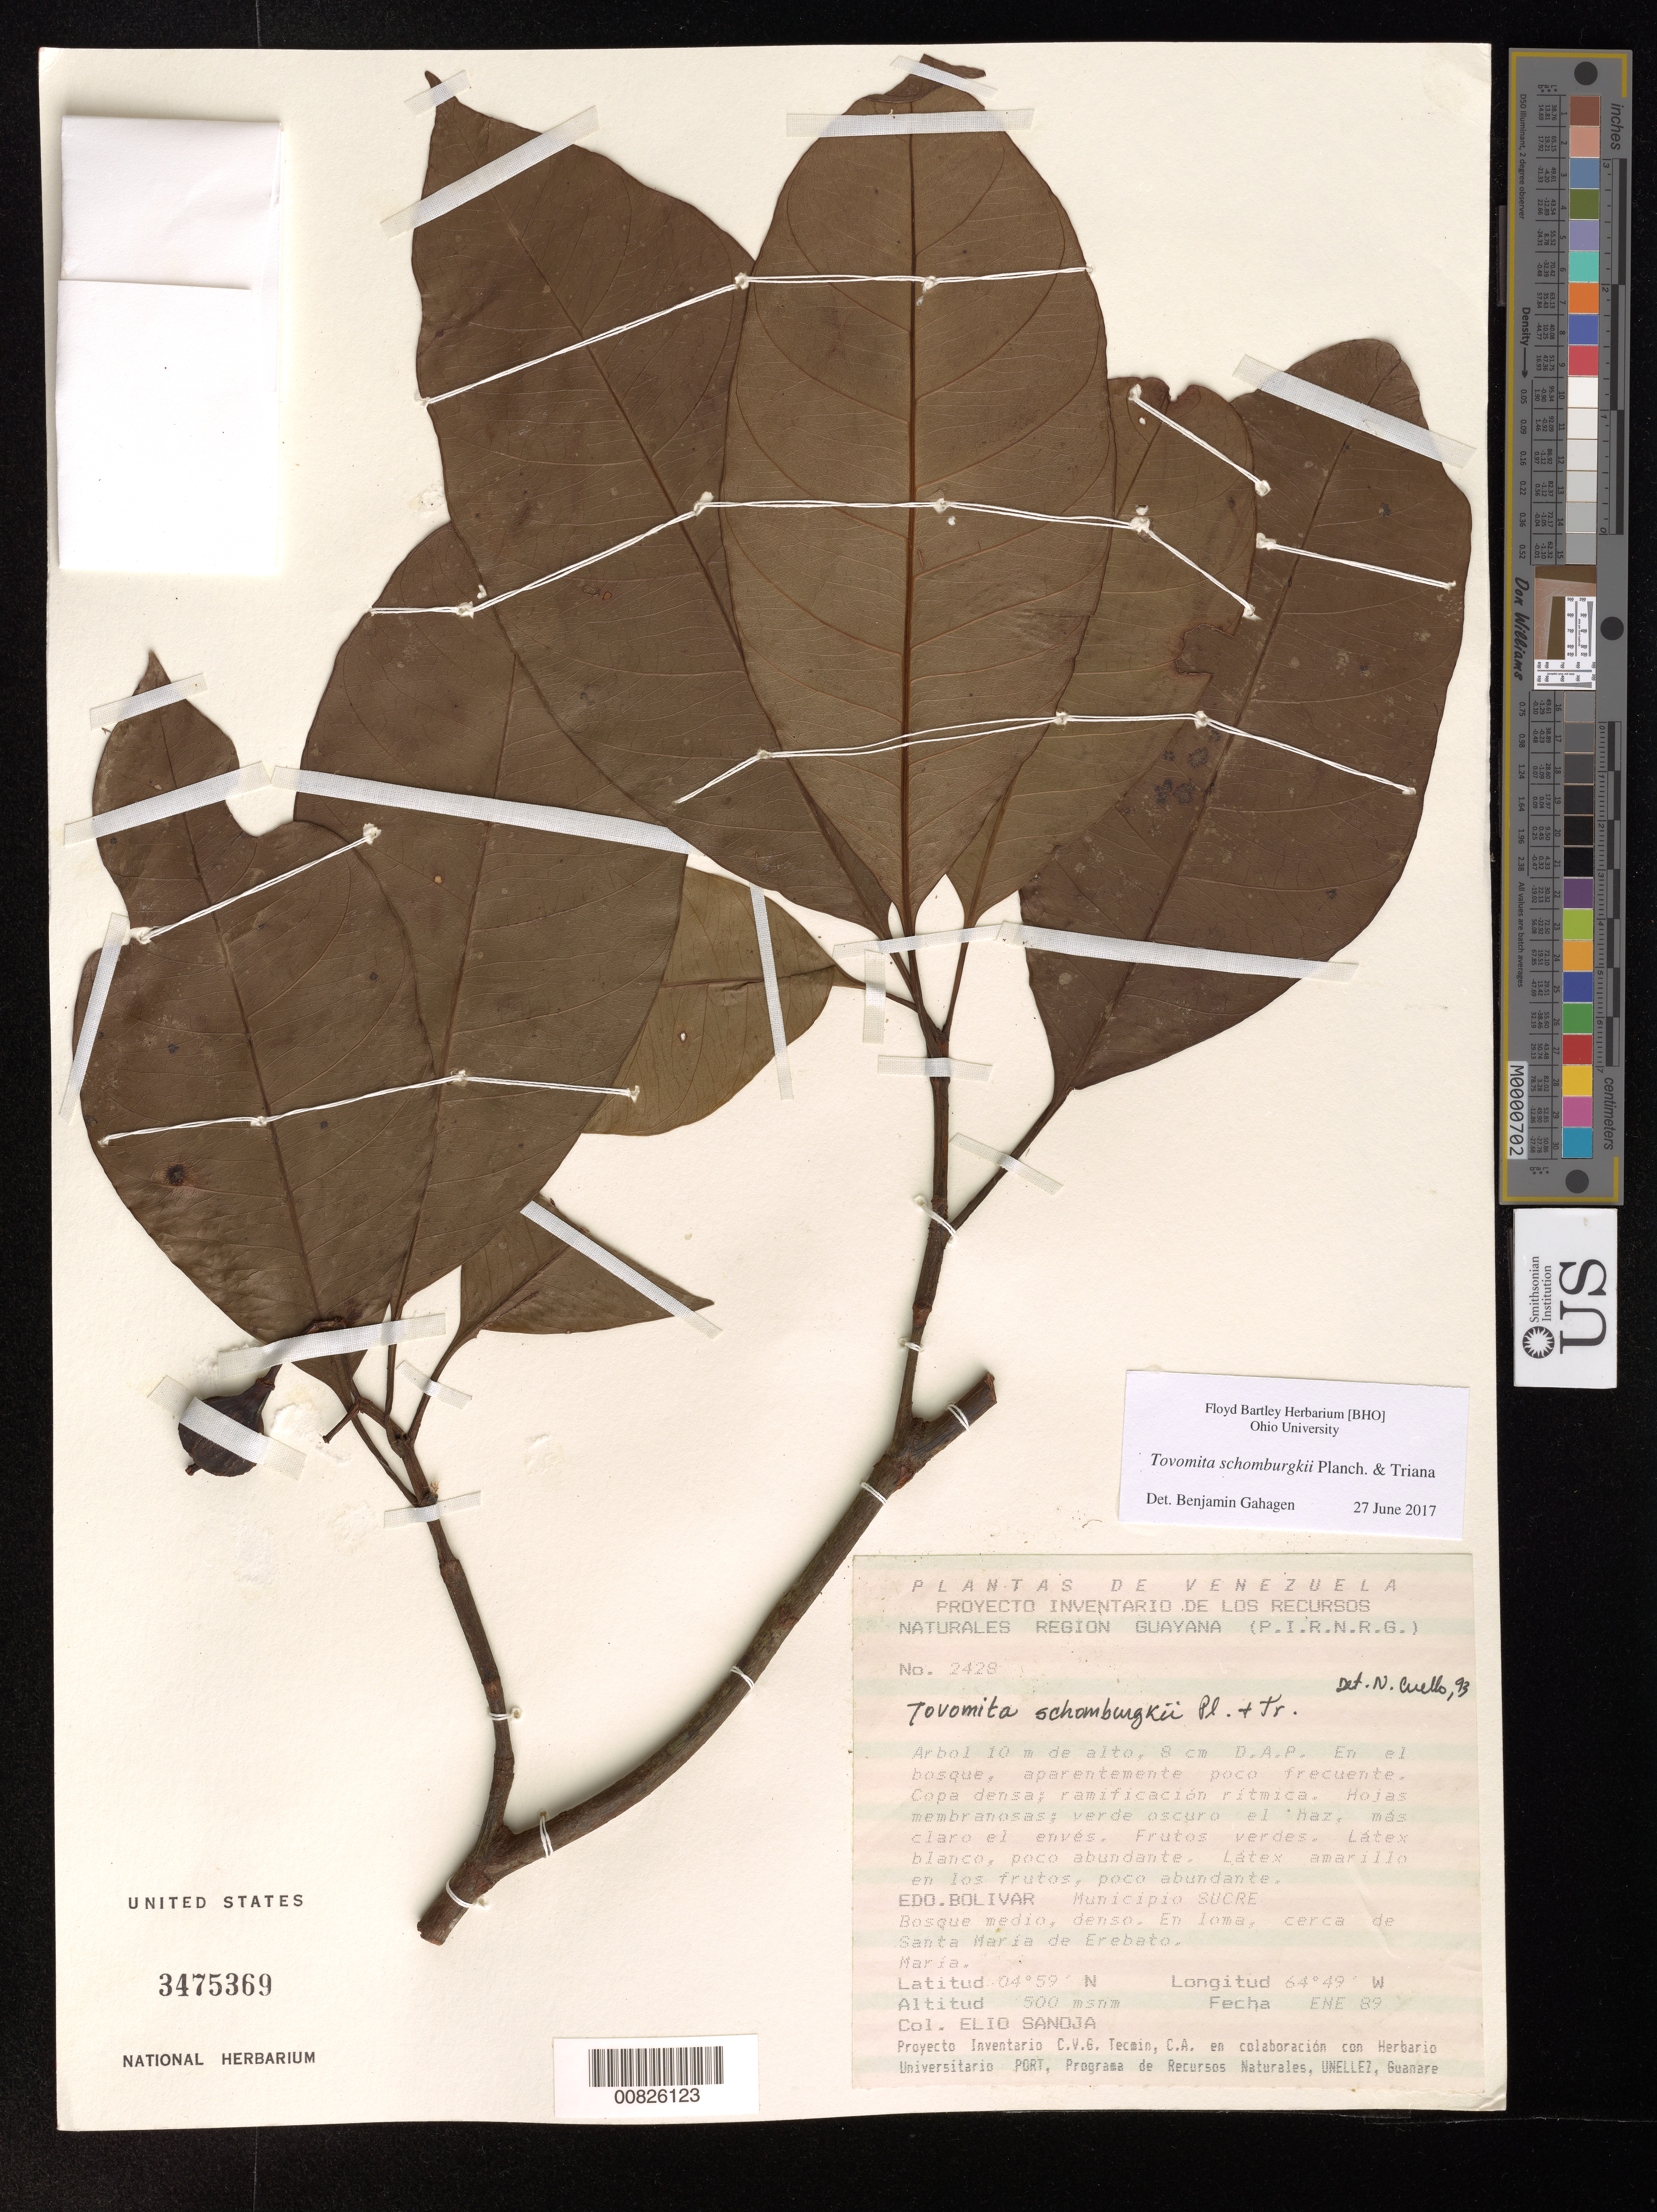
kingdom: Plantae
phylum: Tracheophyta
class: Magnoliopsida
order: Malpighiales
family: Clusiaceae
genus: Tovomita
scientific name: Tovomita schomburgkii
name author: Planch. & Triana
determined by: Cuello, Nidia L.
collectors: E. Sanoja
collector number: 2428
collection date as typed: Jan-89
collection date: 1989-01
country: Venezuela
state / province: Bolívar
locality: Mun. Sucre, Santa María de Erebato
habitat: Bosque medio, denso, en loma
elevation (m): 500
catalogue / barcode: US 3475369